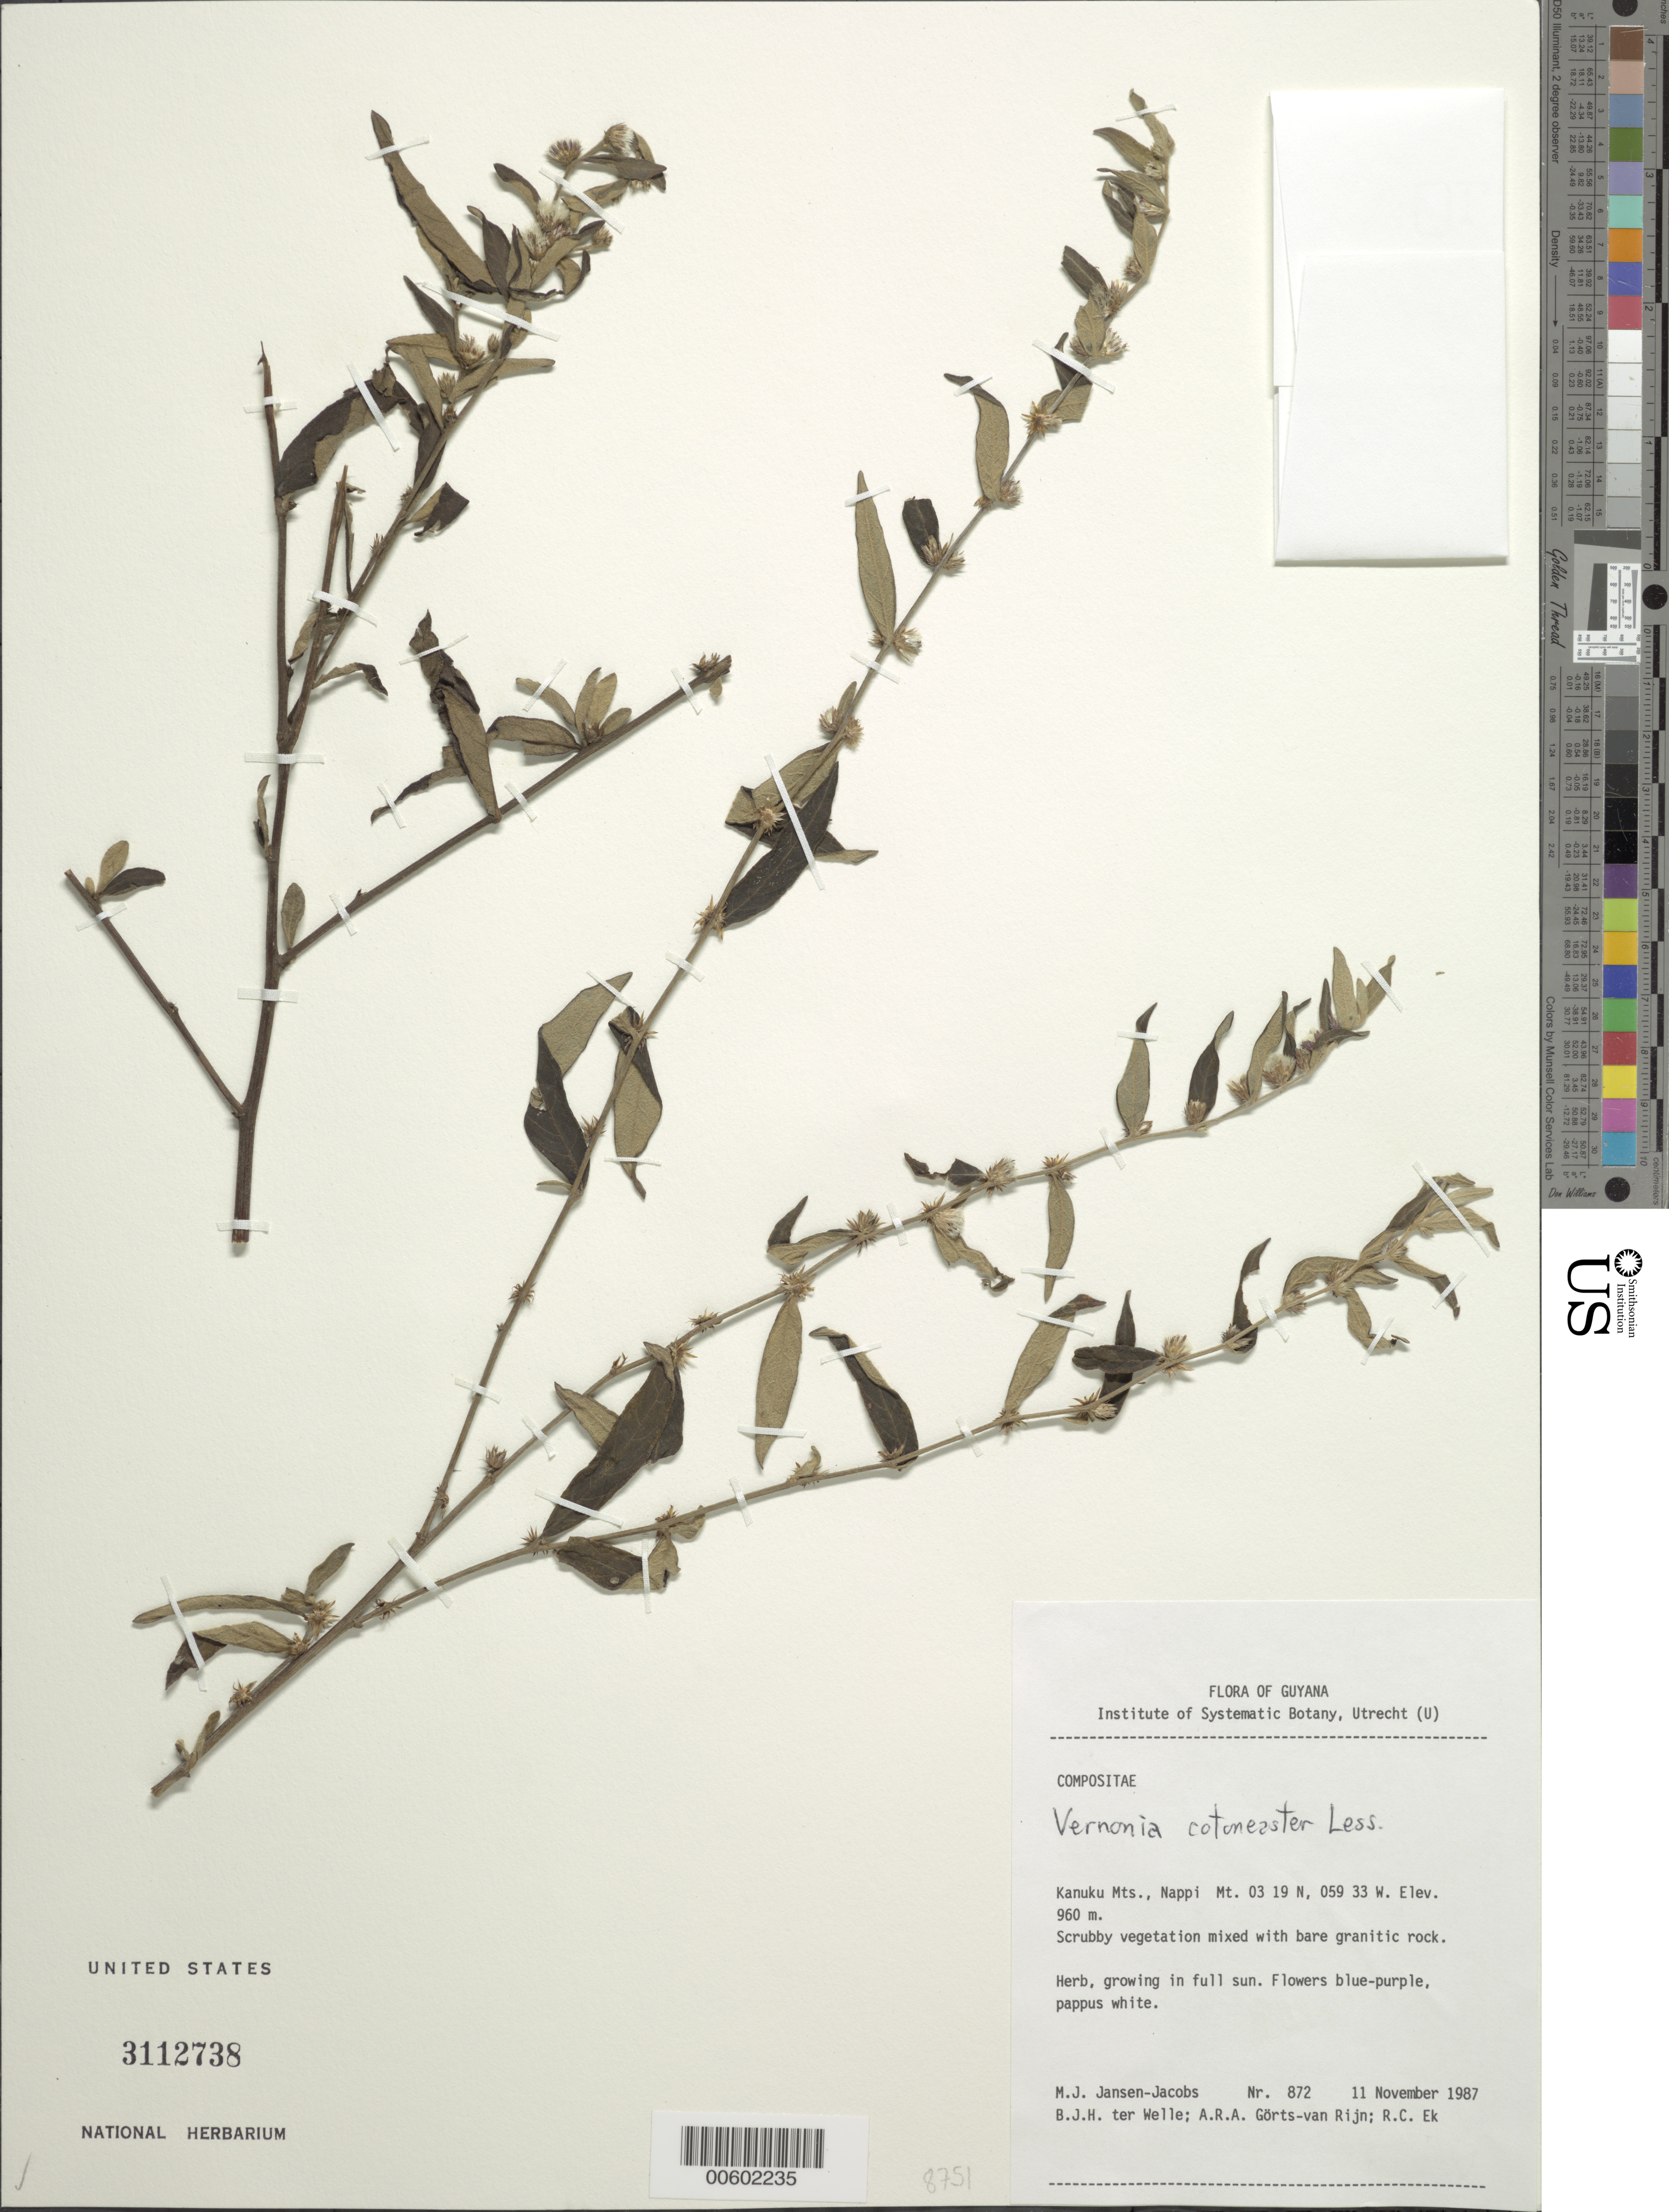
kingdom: Plantae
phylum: Tracheophyta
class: Magnoliopsida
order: Asterales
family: Asteraceae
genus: Lepidaploa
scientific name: Lepidaploa cotoneaster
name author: (Willd. ex Spreng.) H. Rob.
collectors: M. J. Jansen-Jacobs, B. Welle, A. .R. A. Görts-van Rijn & R. C. Ek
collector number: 872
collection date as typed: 11-Nov-87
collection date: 1987-11-11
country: Guyana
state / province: U. Takutu-U. Essequibo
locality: Kanuku Mts., Nappi Mt.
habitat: Scrubby vegetation mixed with bare granitic rock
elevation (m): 960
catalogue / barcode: US 3112738